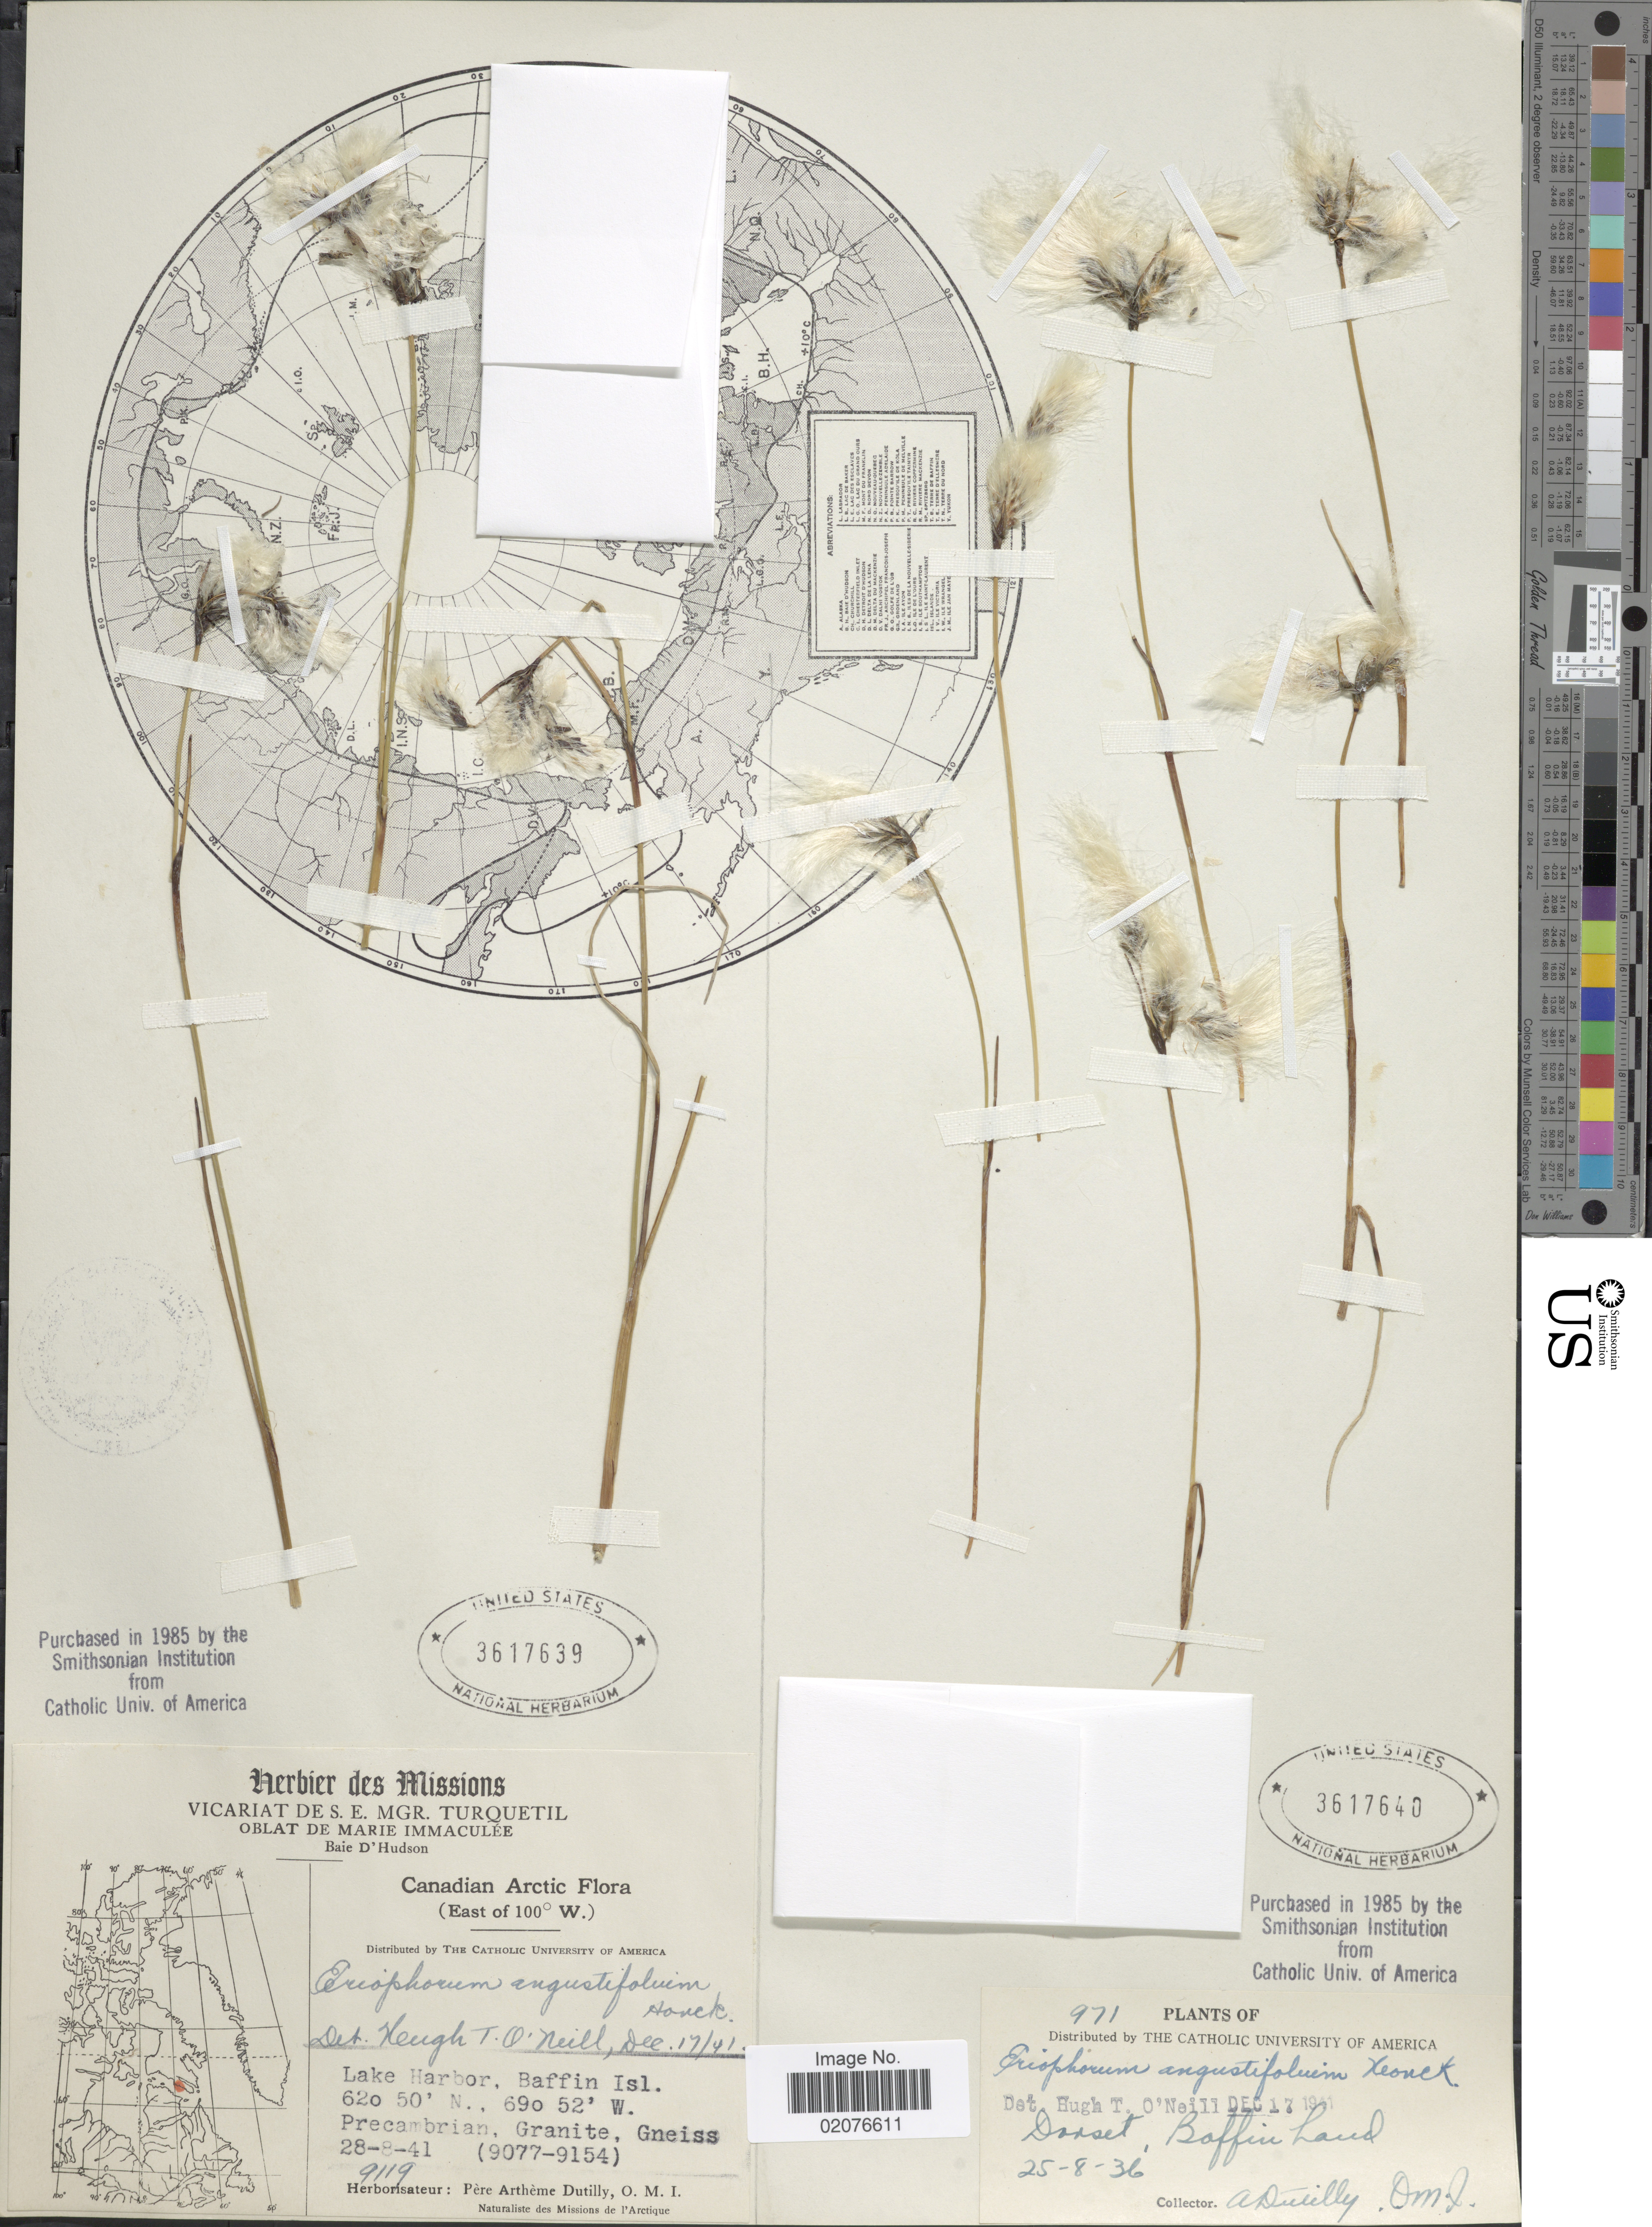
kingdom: Plantae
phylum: Tracheophyta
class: Liliopsida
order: Poales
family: Cyperaceae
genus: Eriophorum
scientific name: Eriophorum angustifolium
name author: Honck.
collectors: P. Dutilly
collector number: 9119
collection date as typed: Transcribed d/m/y: 28/8/41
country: Canada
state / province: Nunavut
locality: Canadian Arctic (East of 100° W.) Lake Harbor, Baffin Isl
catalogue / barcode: US 3617639